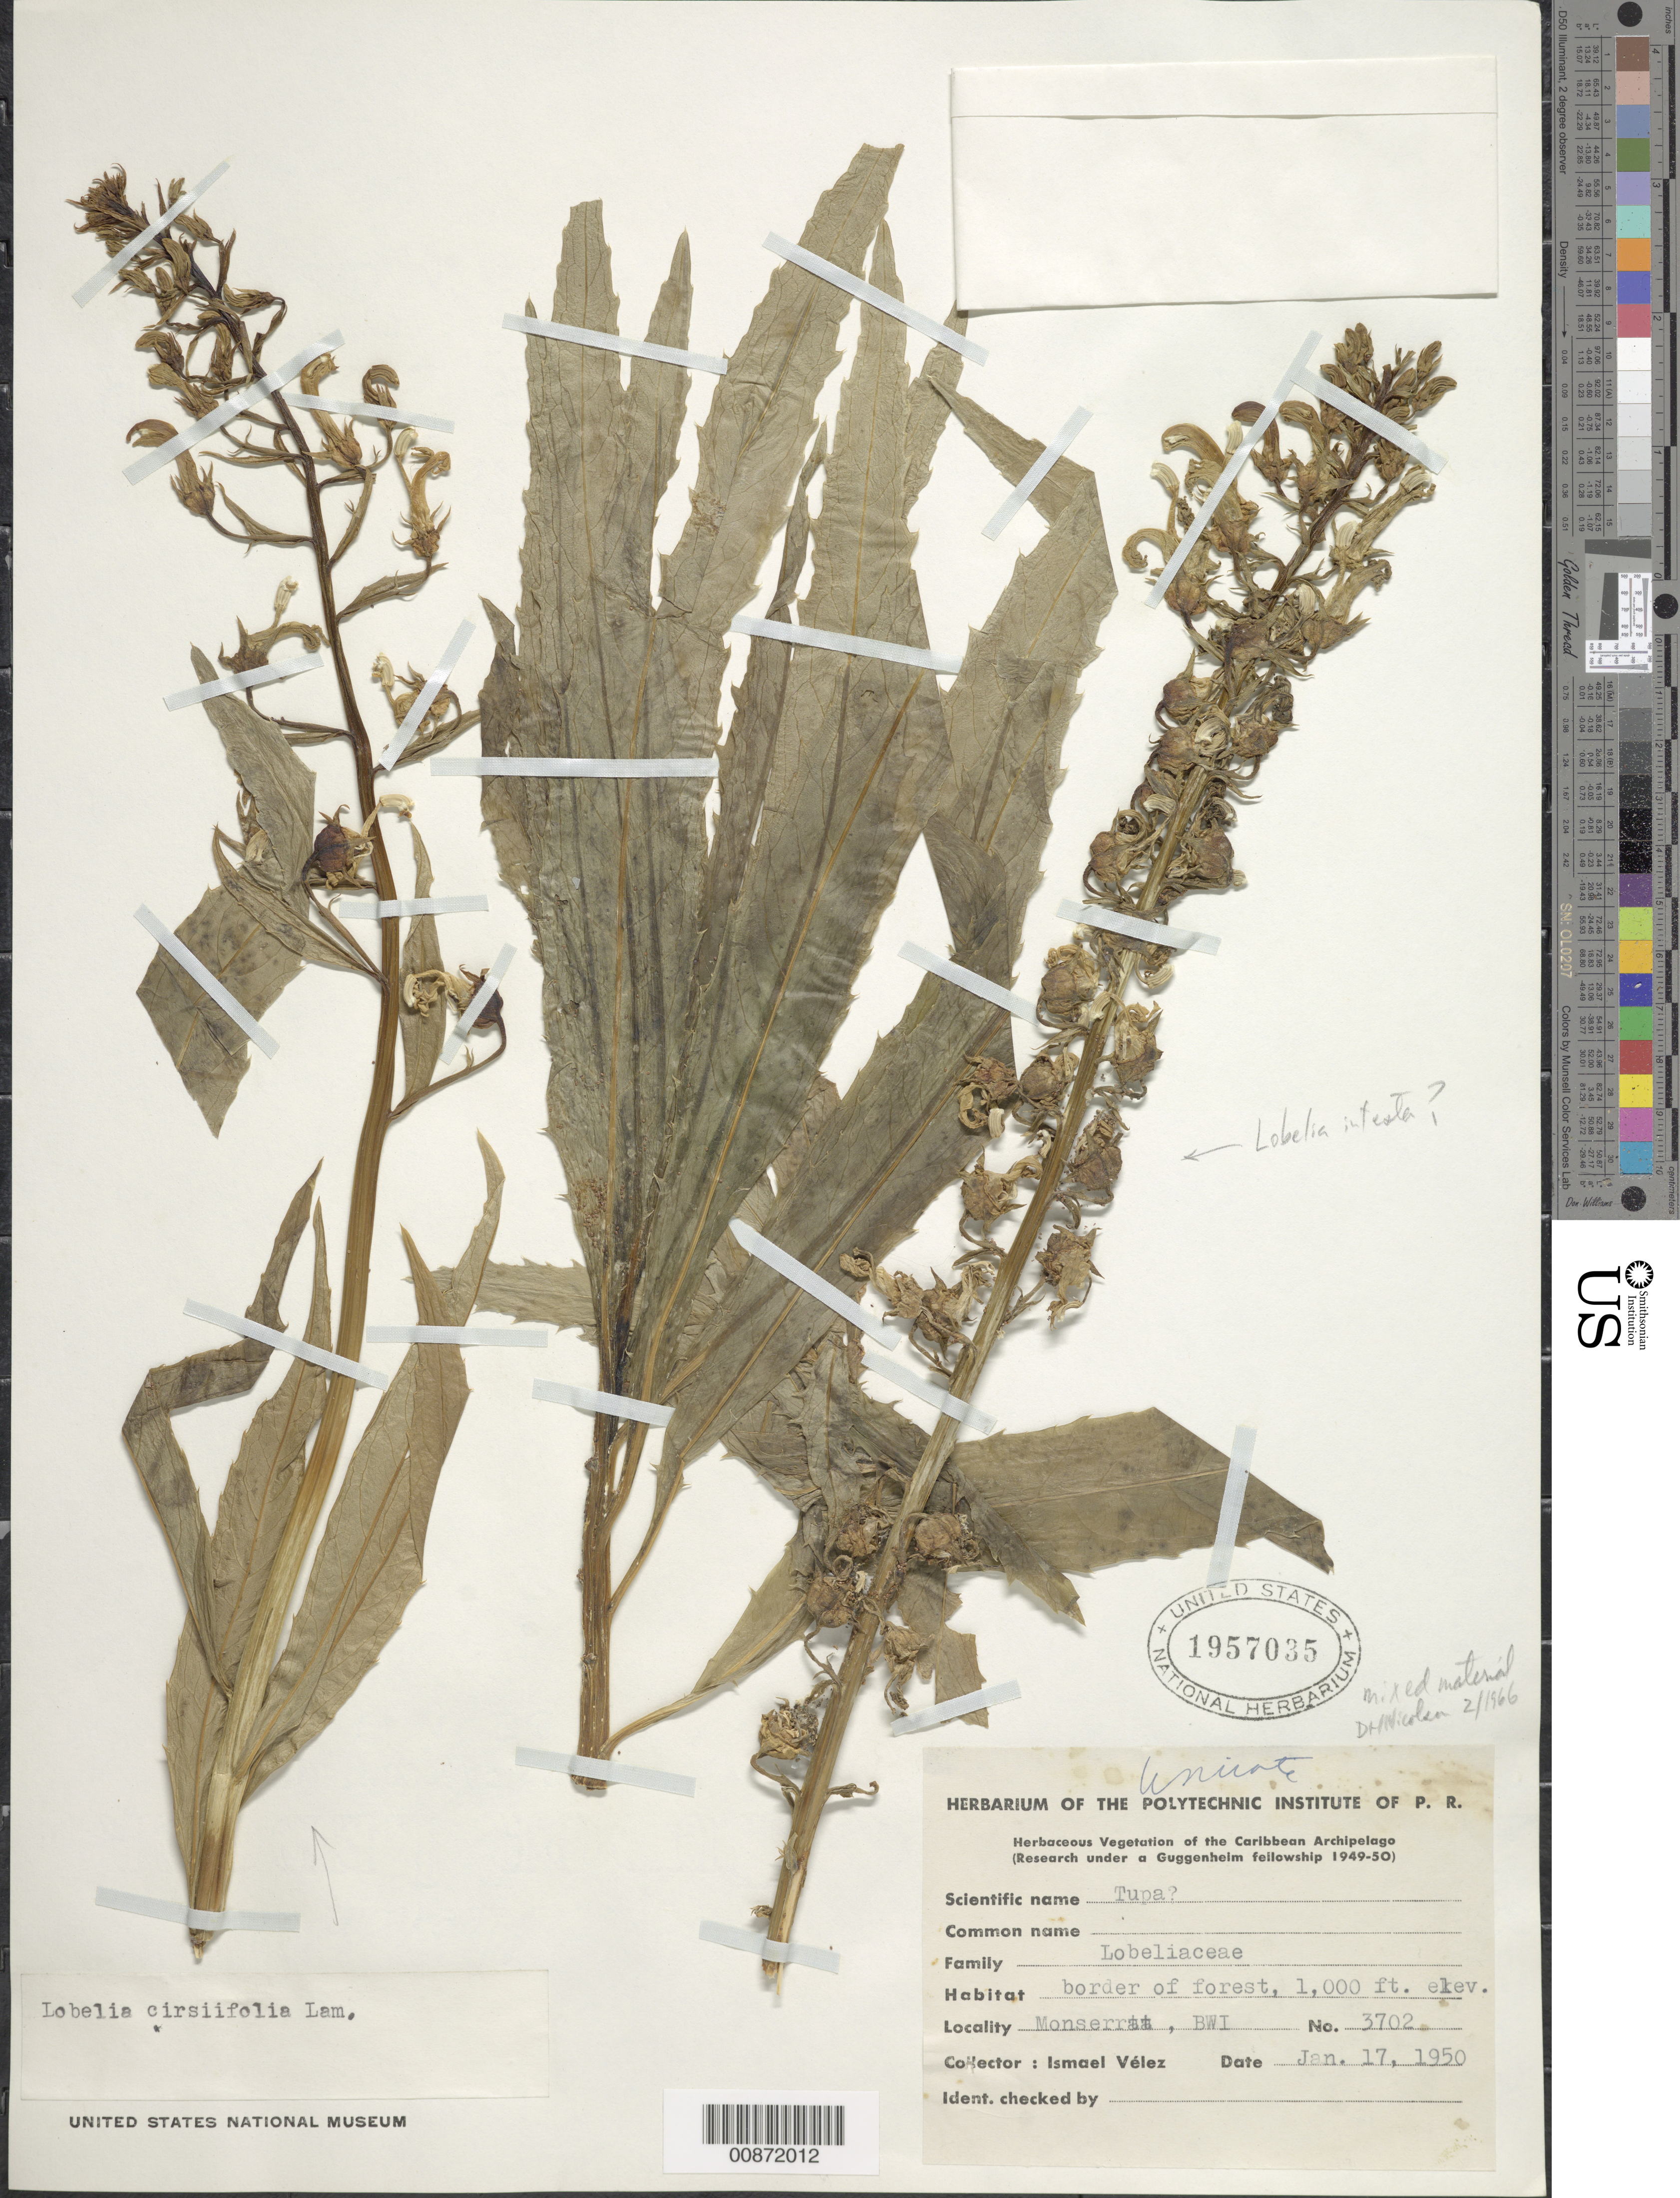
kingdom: Plantae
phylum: Tracheophyta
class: Magnoliopsida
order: Asterales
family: Campanulaceae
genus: Lobelia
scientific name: Lobelia cirsiifolia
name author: Lam.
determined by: Nicolson, Dan H.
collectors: I. Vélez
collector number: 3702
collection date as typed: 17 Jan 1950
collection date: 1950-01-17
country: Montserrat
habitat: Border of forest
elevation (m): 305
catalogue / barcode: US 1957035